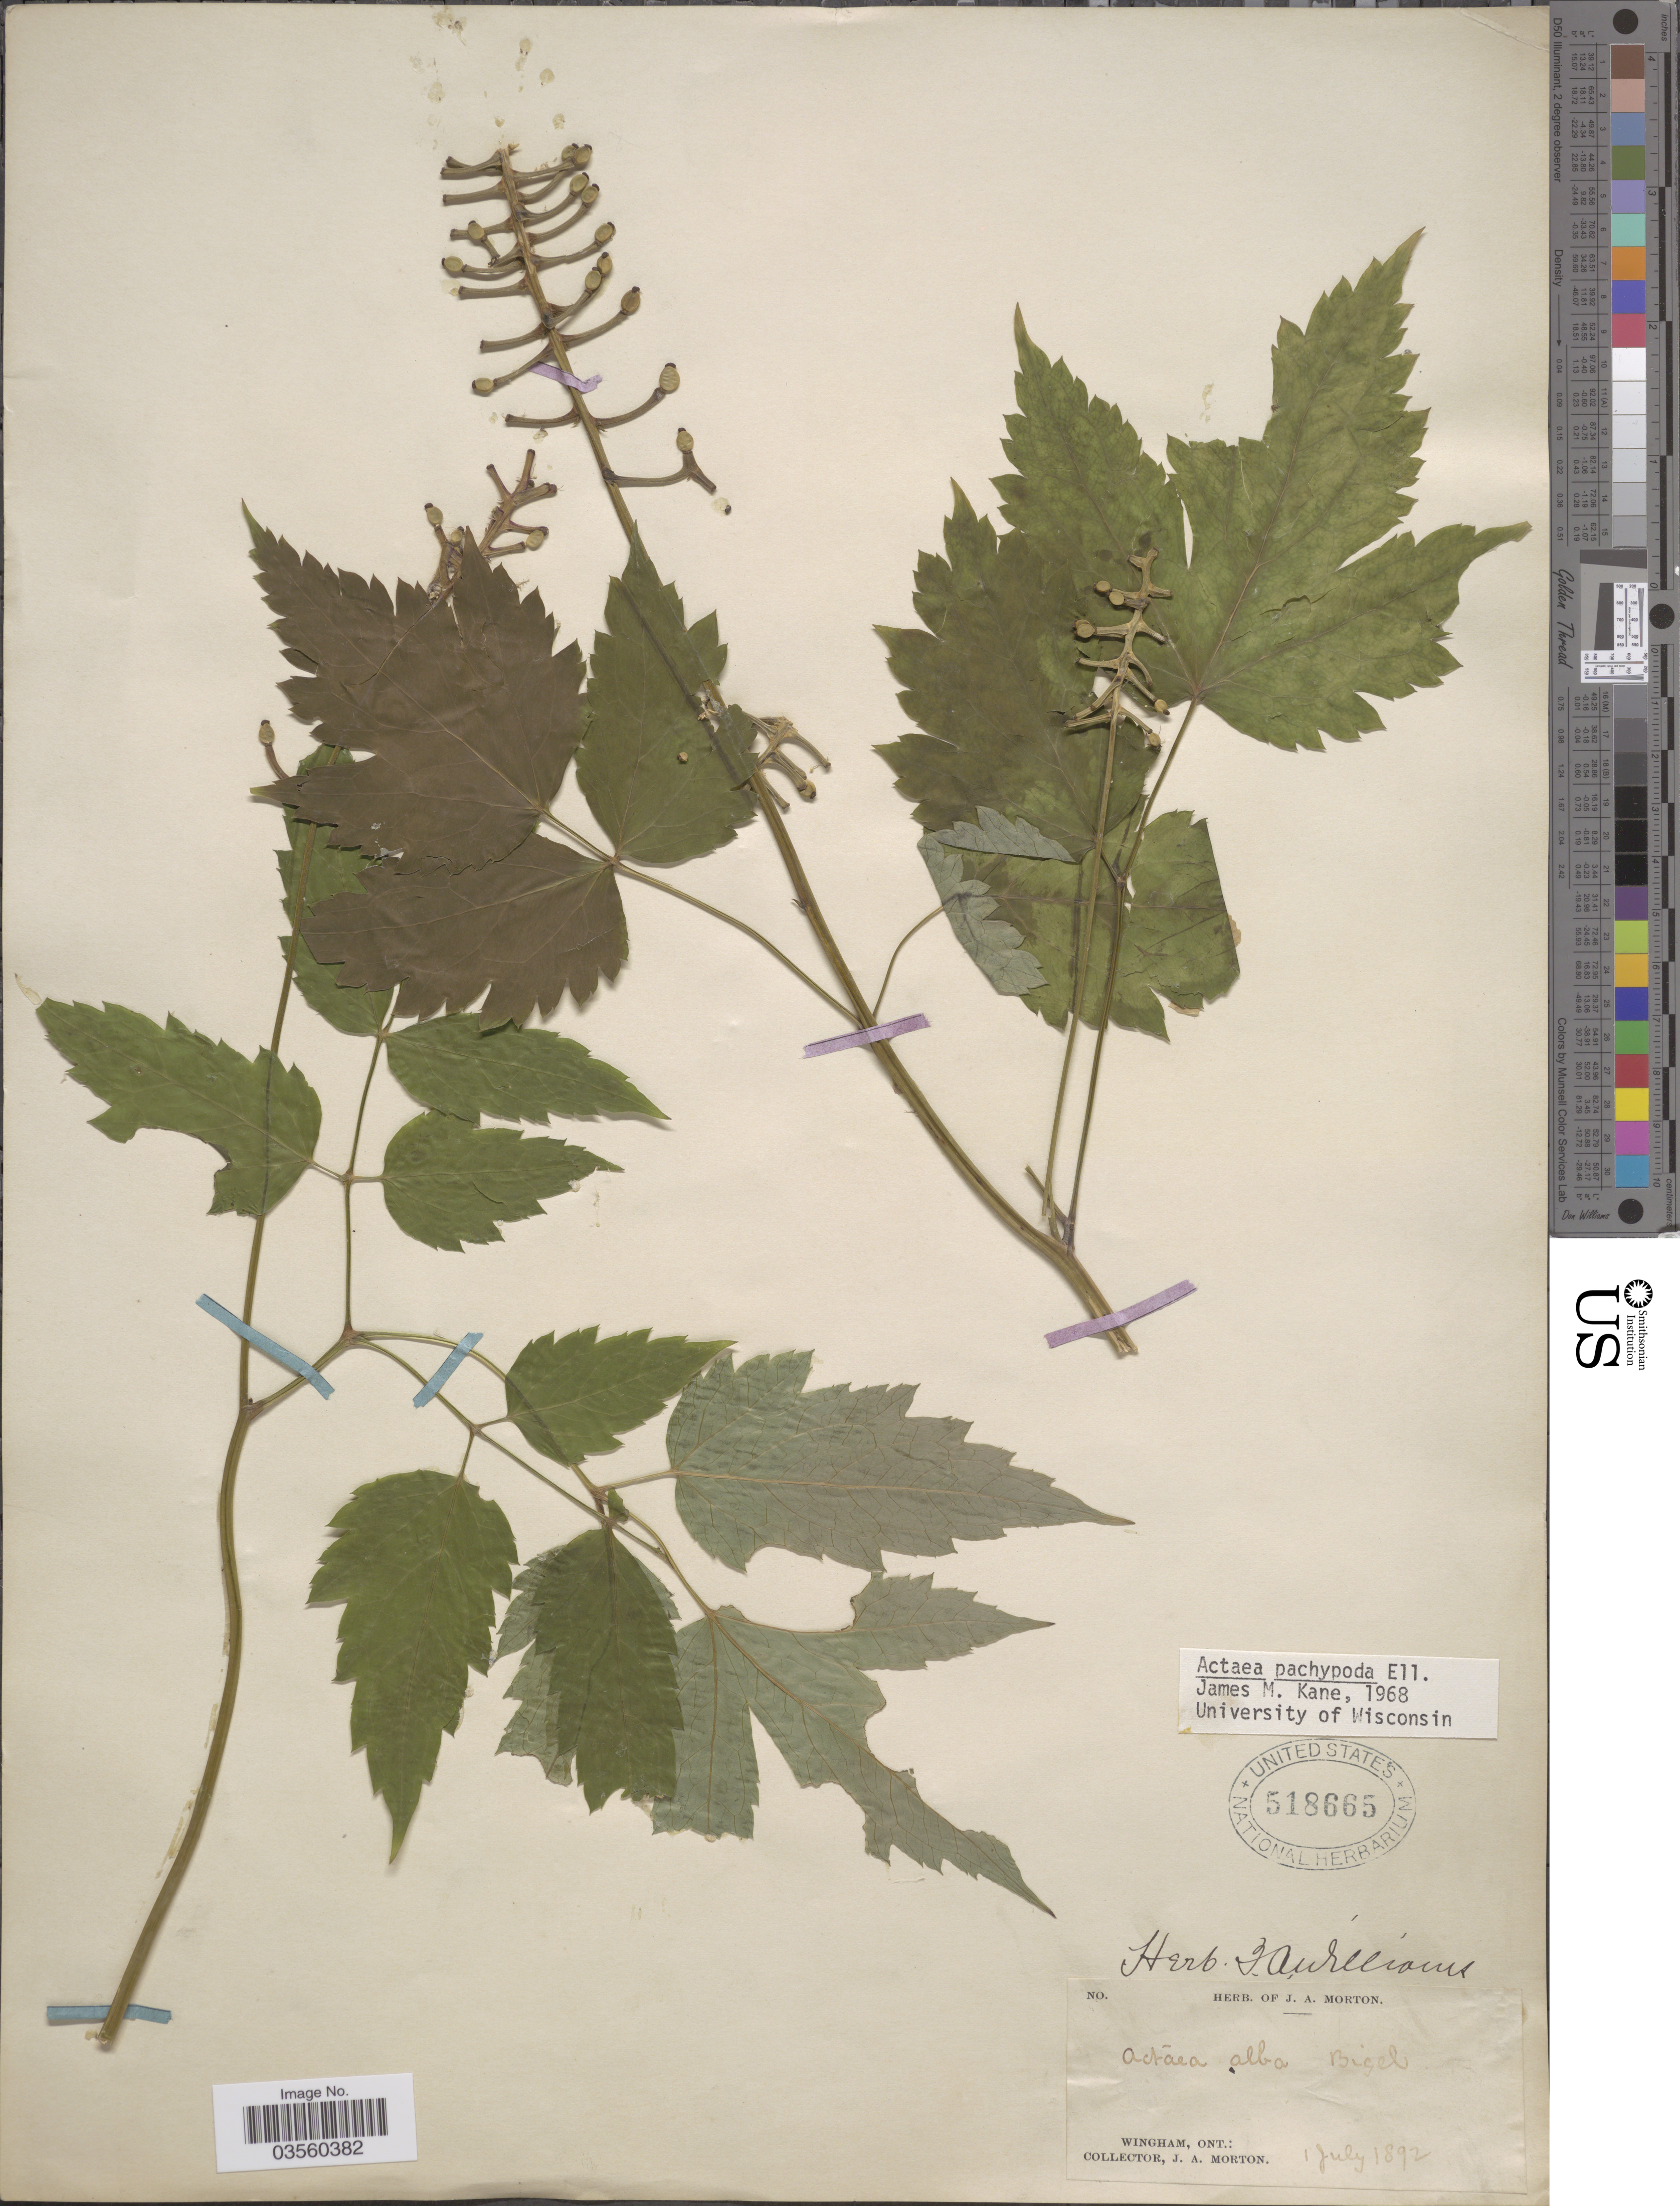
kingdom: Plantae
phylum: Tracheophyta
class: Magnoliopsida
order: Ranunculales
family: Ranunculaceae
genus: Actaea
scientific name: Actaea pachypoda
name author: Elliott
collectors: J. A. Morton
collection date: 1892-07-01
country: Canada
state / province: Ontario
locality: Wingham.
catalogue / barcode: US 518665